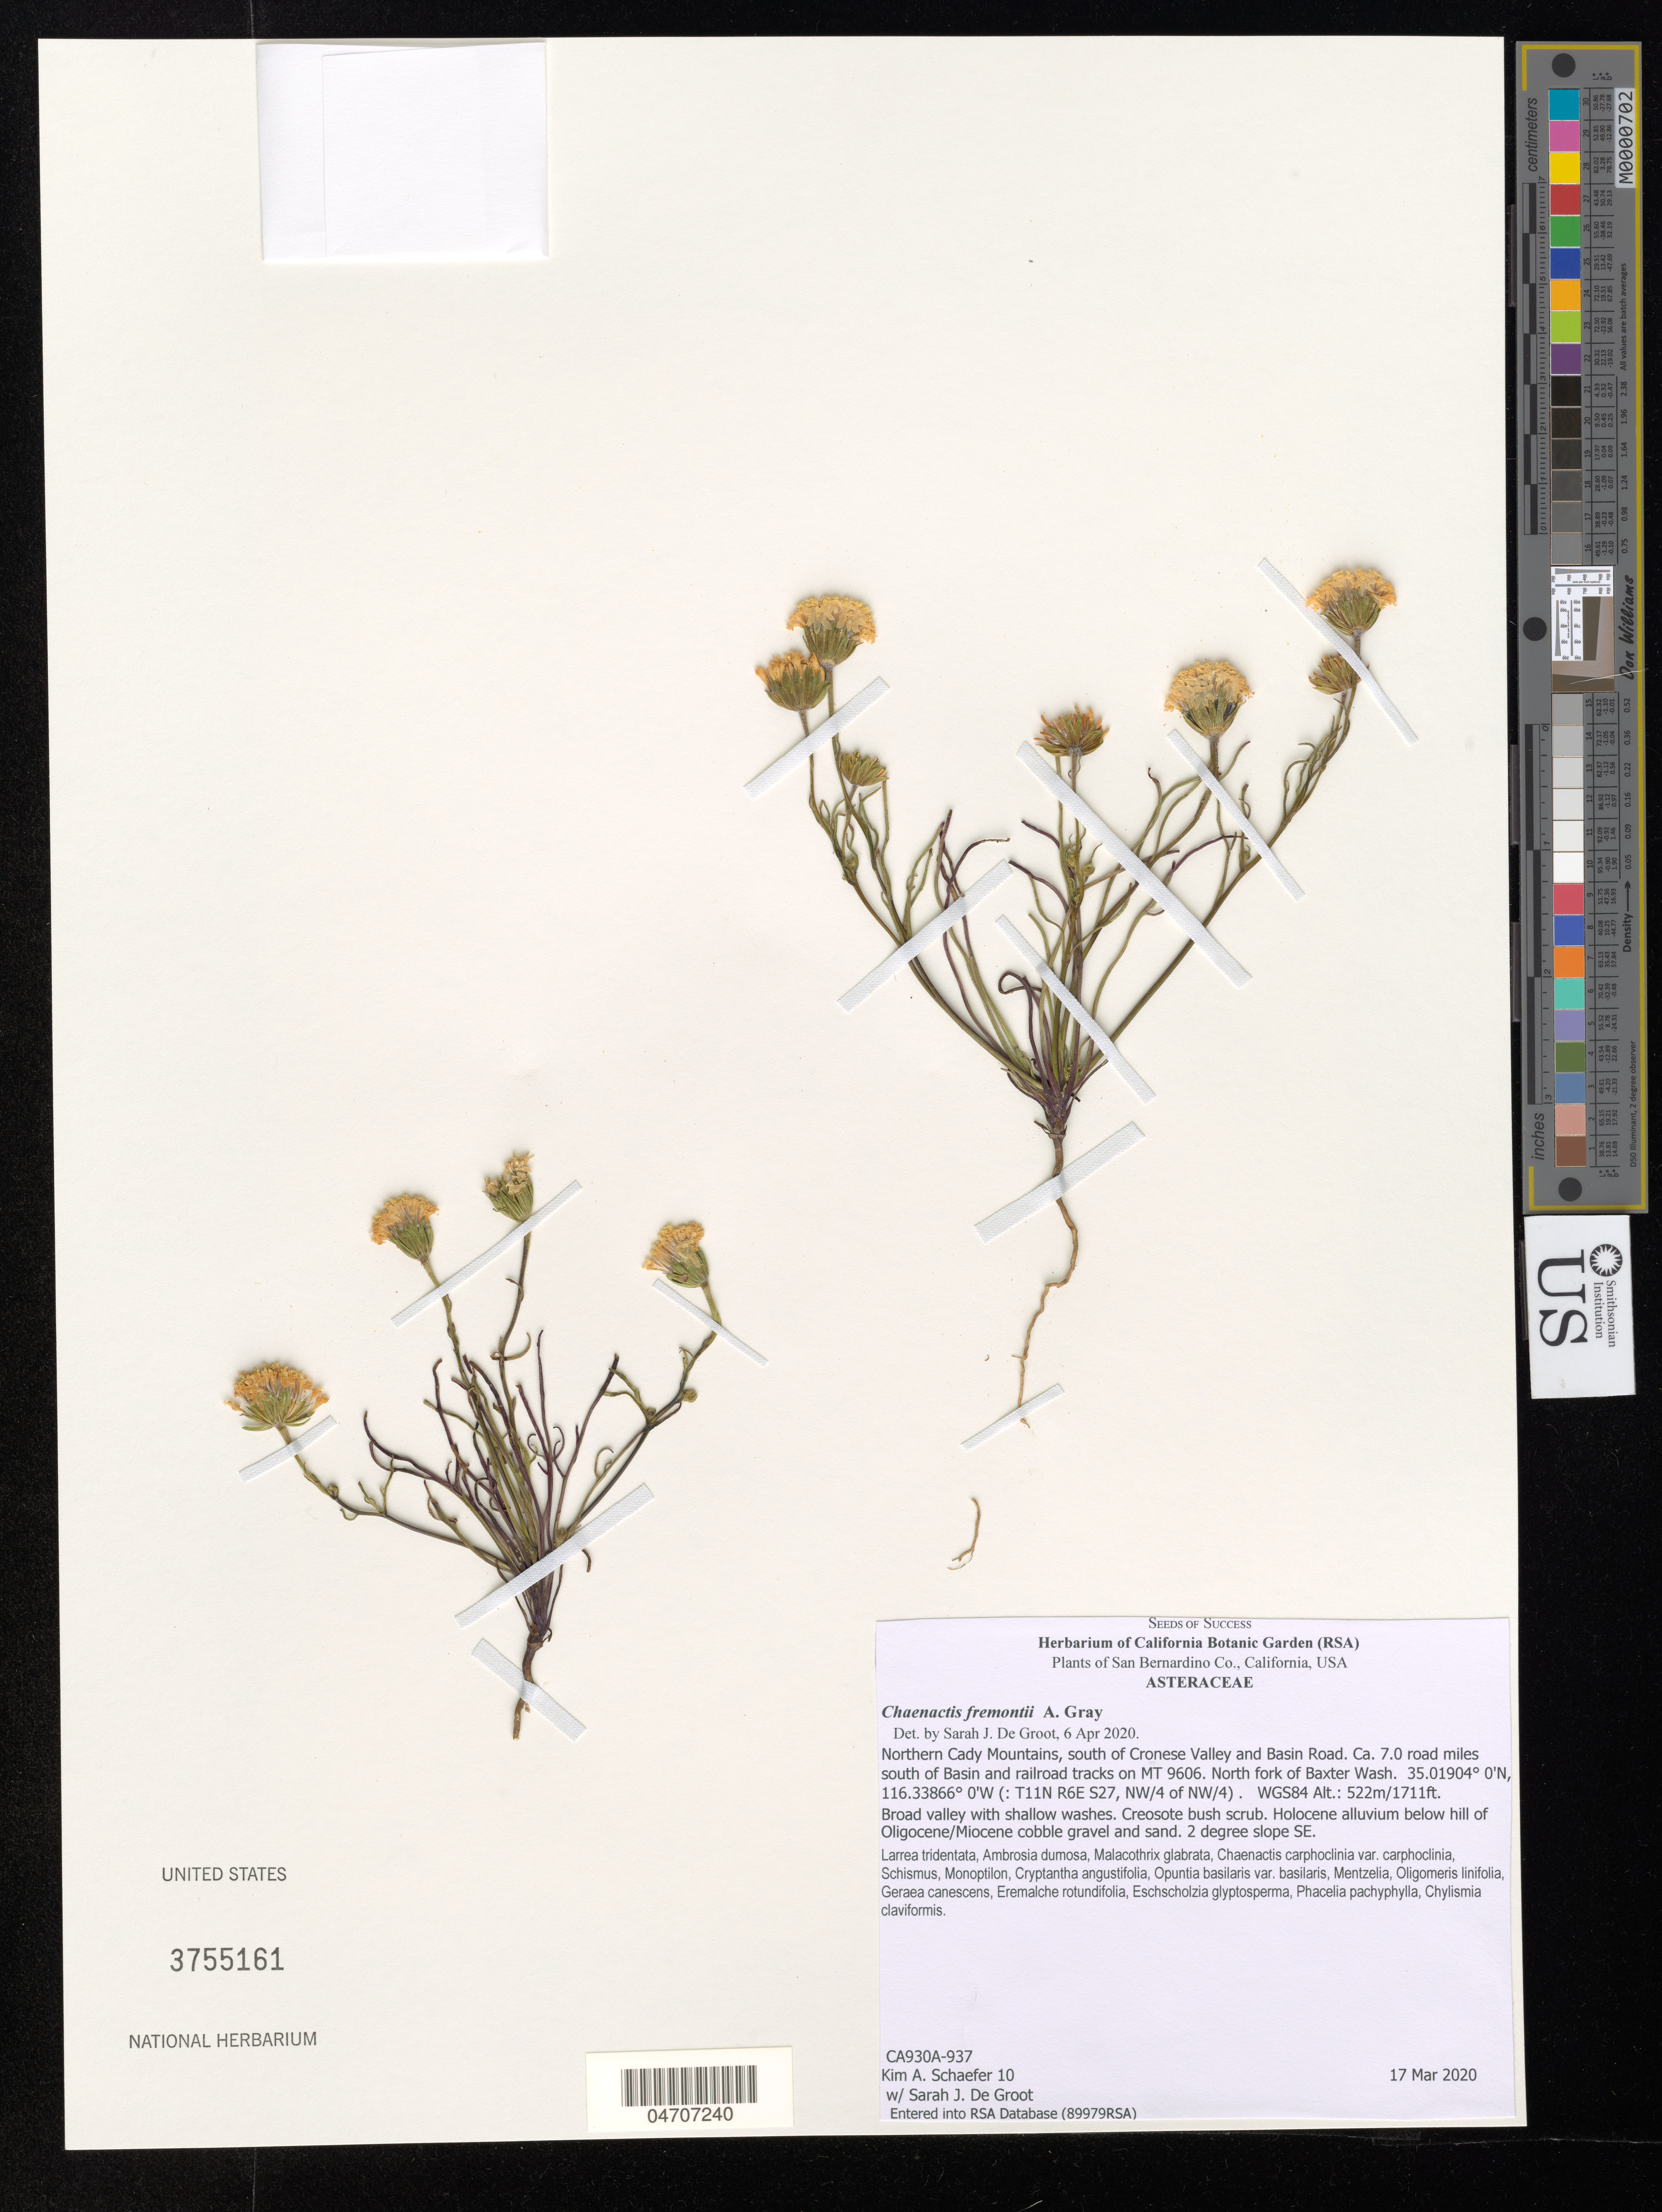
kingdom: Plantae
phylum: Tracheophyta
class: Magnoliopsida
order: Asterales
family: Asteraceae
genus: Chaenactis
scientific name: Chaenactis fremontii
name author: A. Gray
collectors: K. Schaefer & S. De Groot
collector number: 10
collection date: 2020-03-17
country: United States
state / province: California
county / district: San Bernardino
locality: San Bernardino Co. Northern Cady Mountains, south of Cronese Valley and Basin Road. Ca. 7.0 road miles south of Basin and railroad tracks on MT 9606. North fork of Baxter Wash. (: T11N R6E S27, NW/4 of NW/4). WGS84.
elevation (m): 522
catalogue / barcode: US 3755161